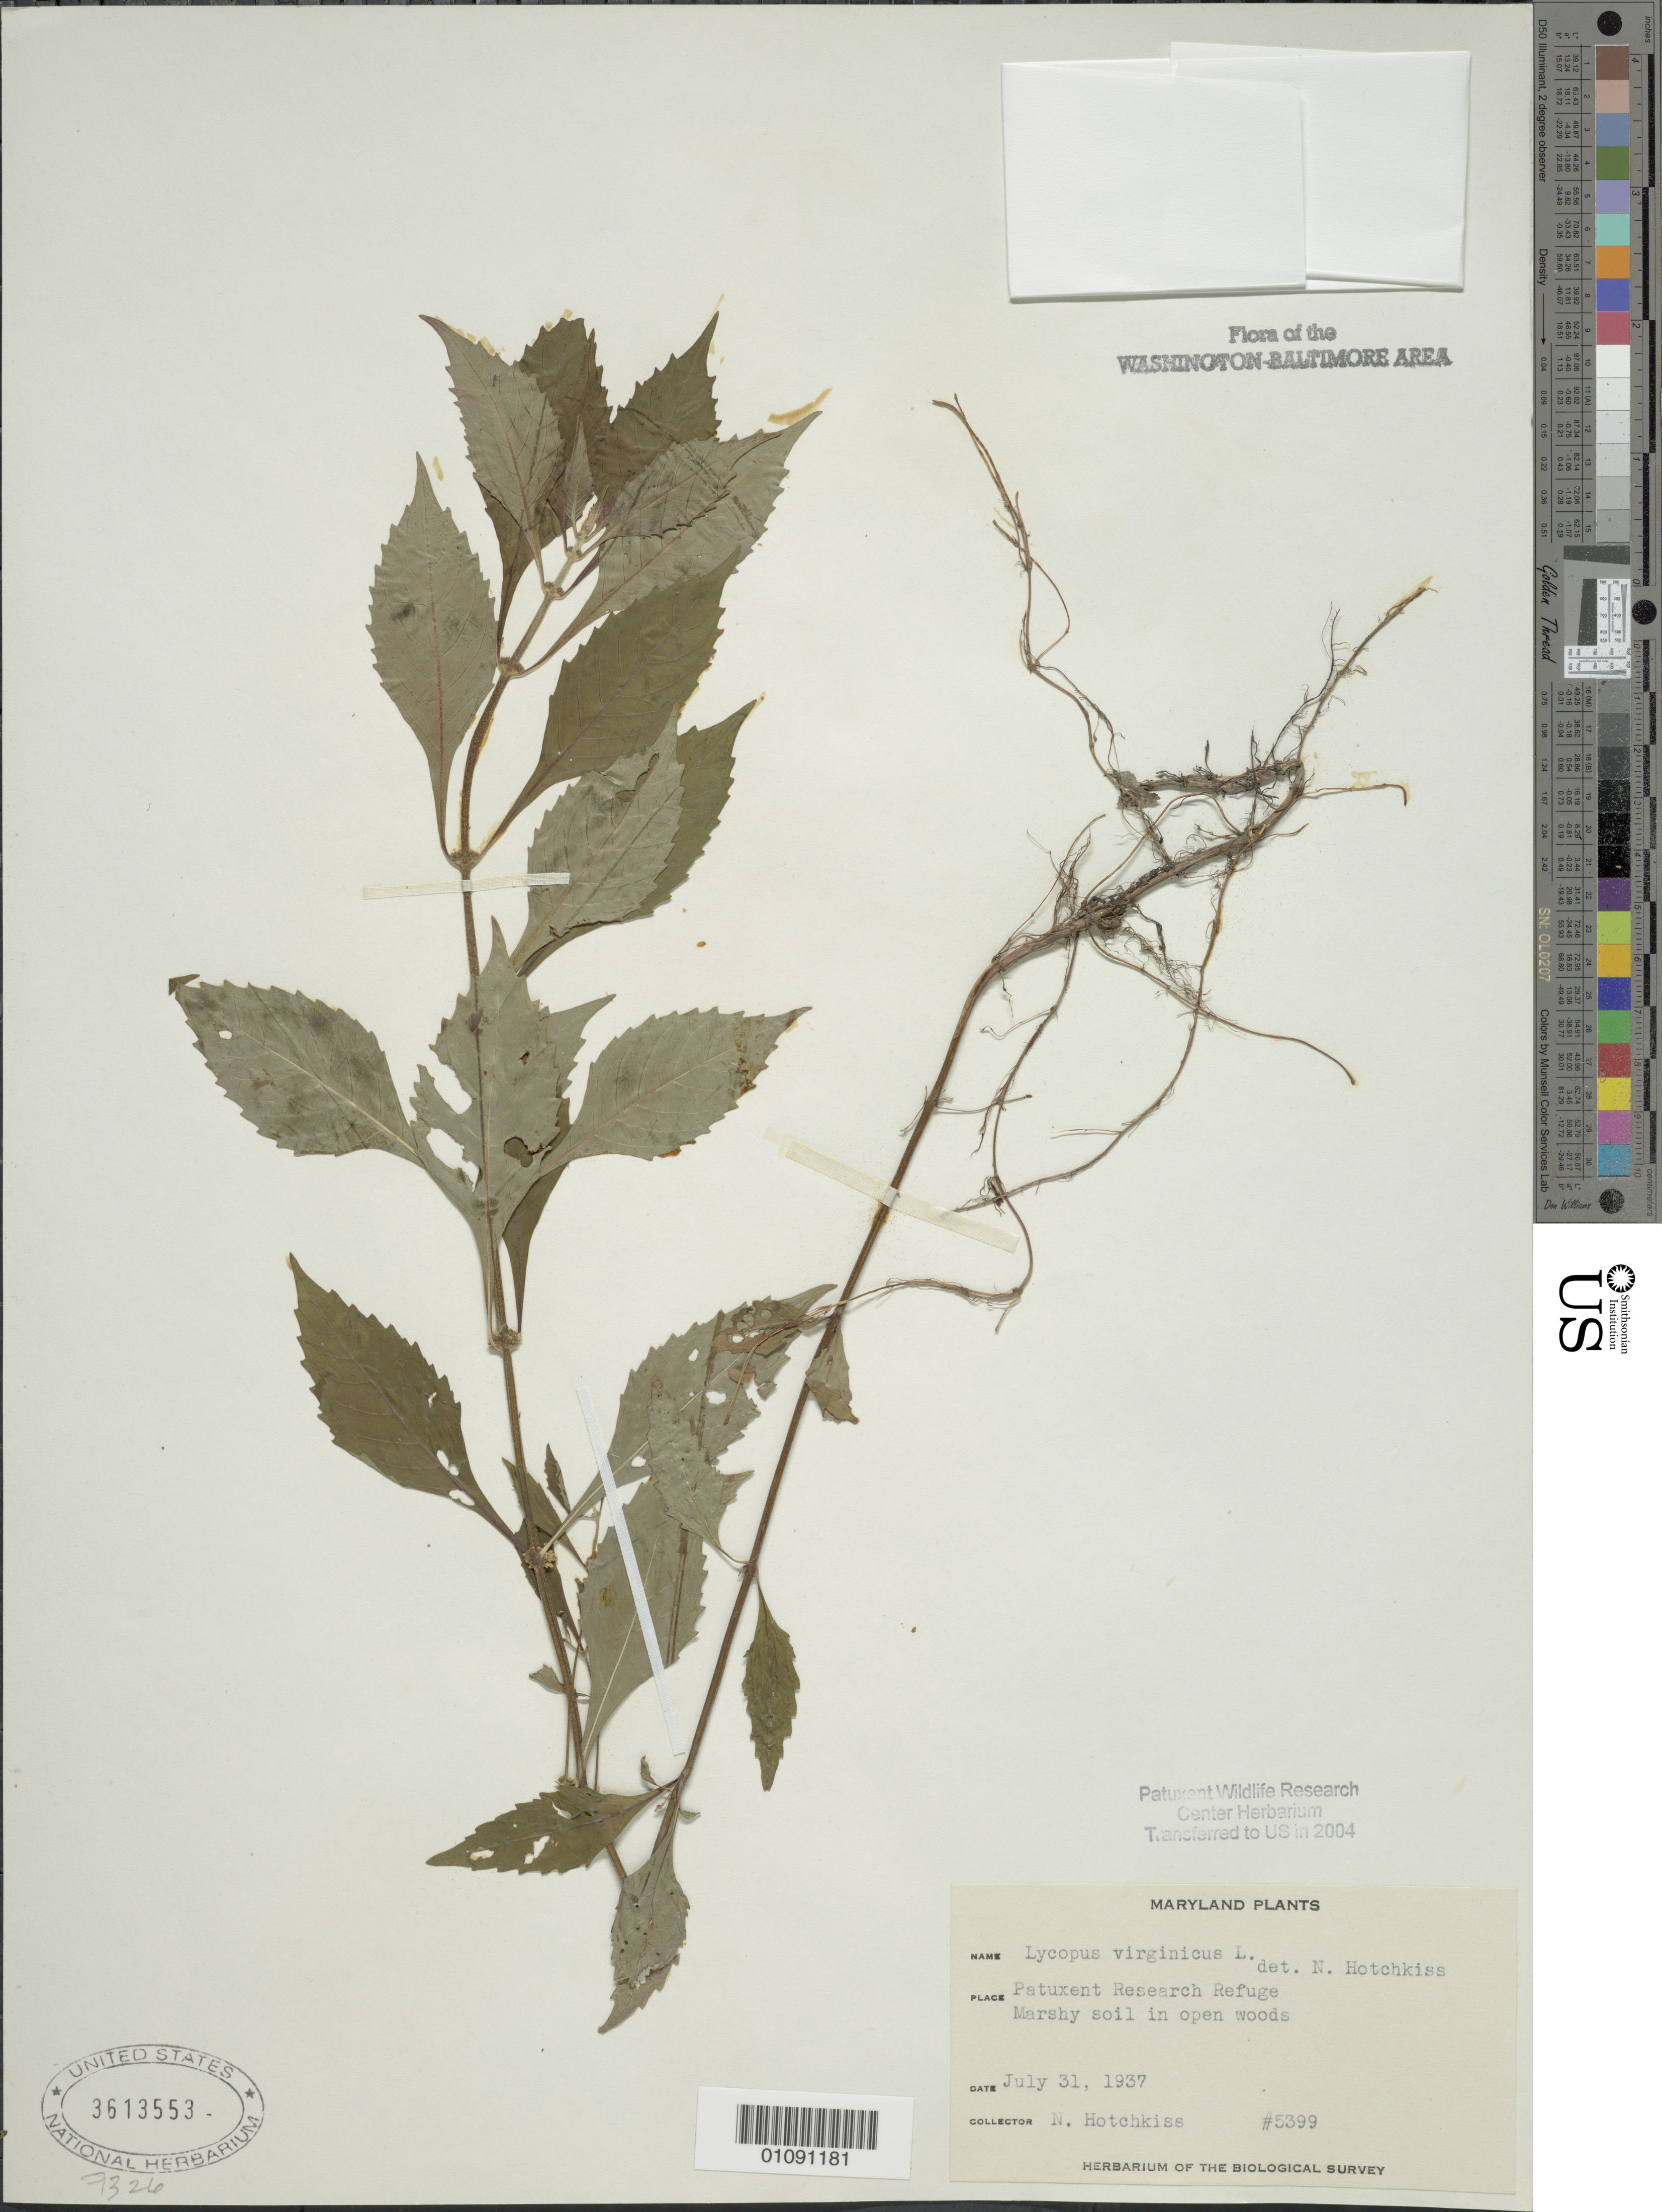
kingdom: Plantae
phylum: Tracheophyta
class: Magnoliopsida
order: Lamiales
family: Lamiaceae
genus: Lycopus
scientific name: Lycopus virginicus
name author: L.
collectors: N. Hotchkiss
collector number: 5399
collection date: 1937-07-31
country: United States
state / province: Maryland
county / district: Prince George's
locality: Patuxent Wildlife Refuge.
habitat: Marshy soil in open woods.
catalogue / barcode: US 3613553